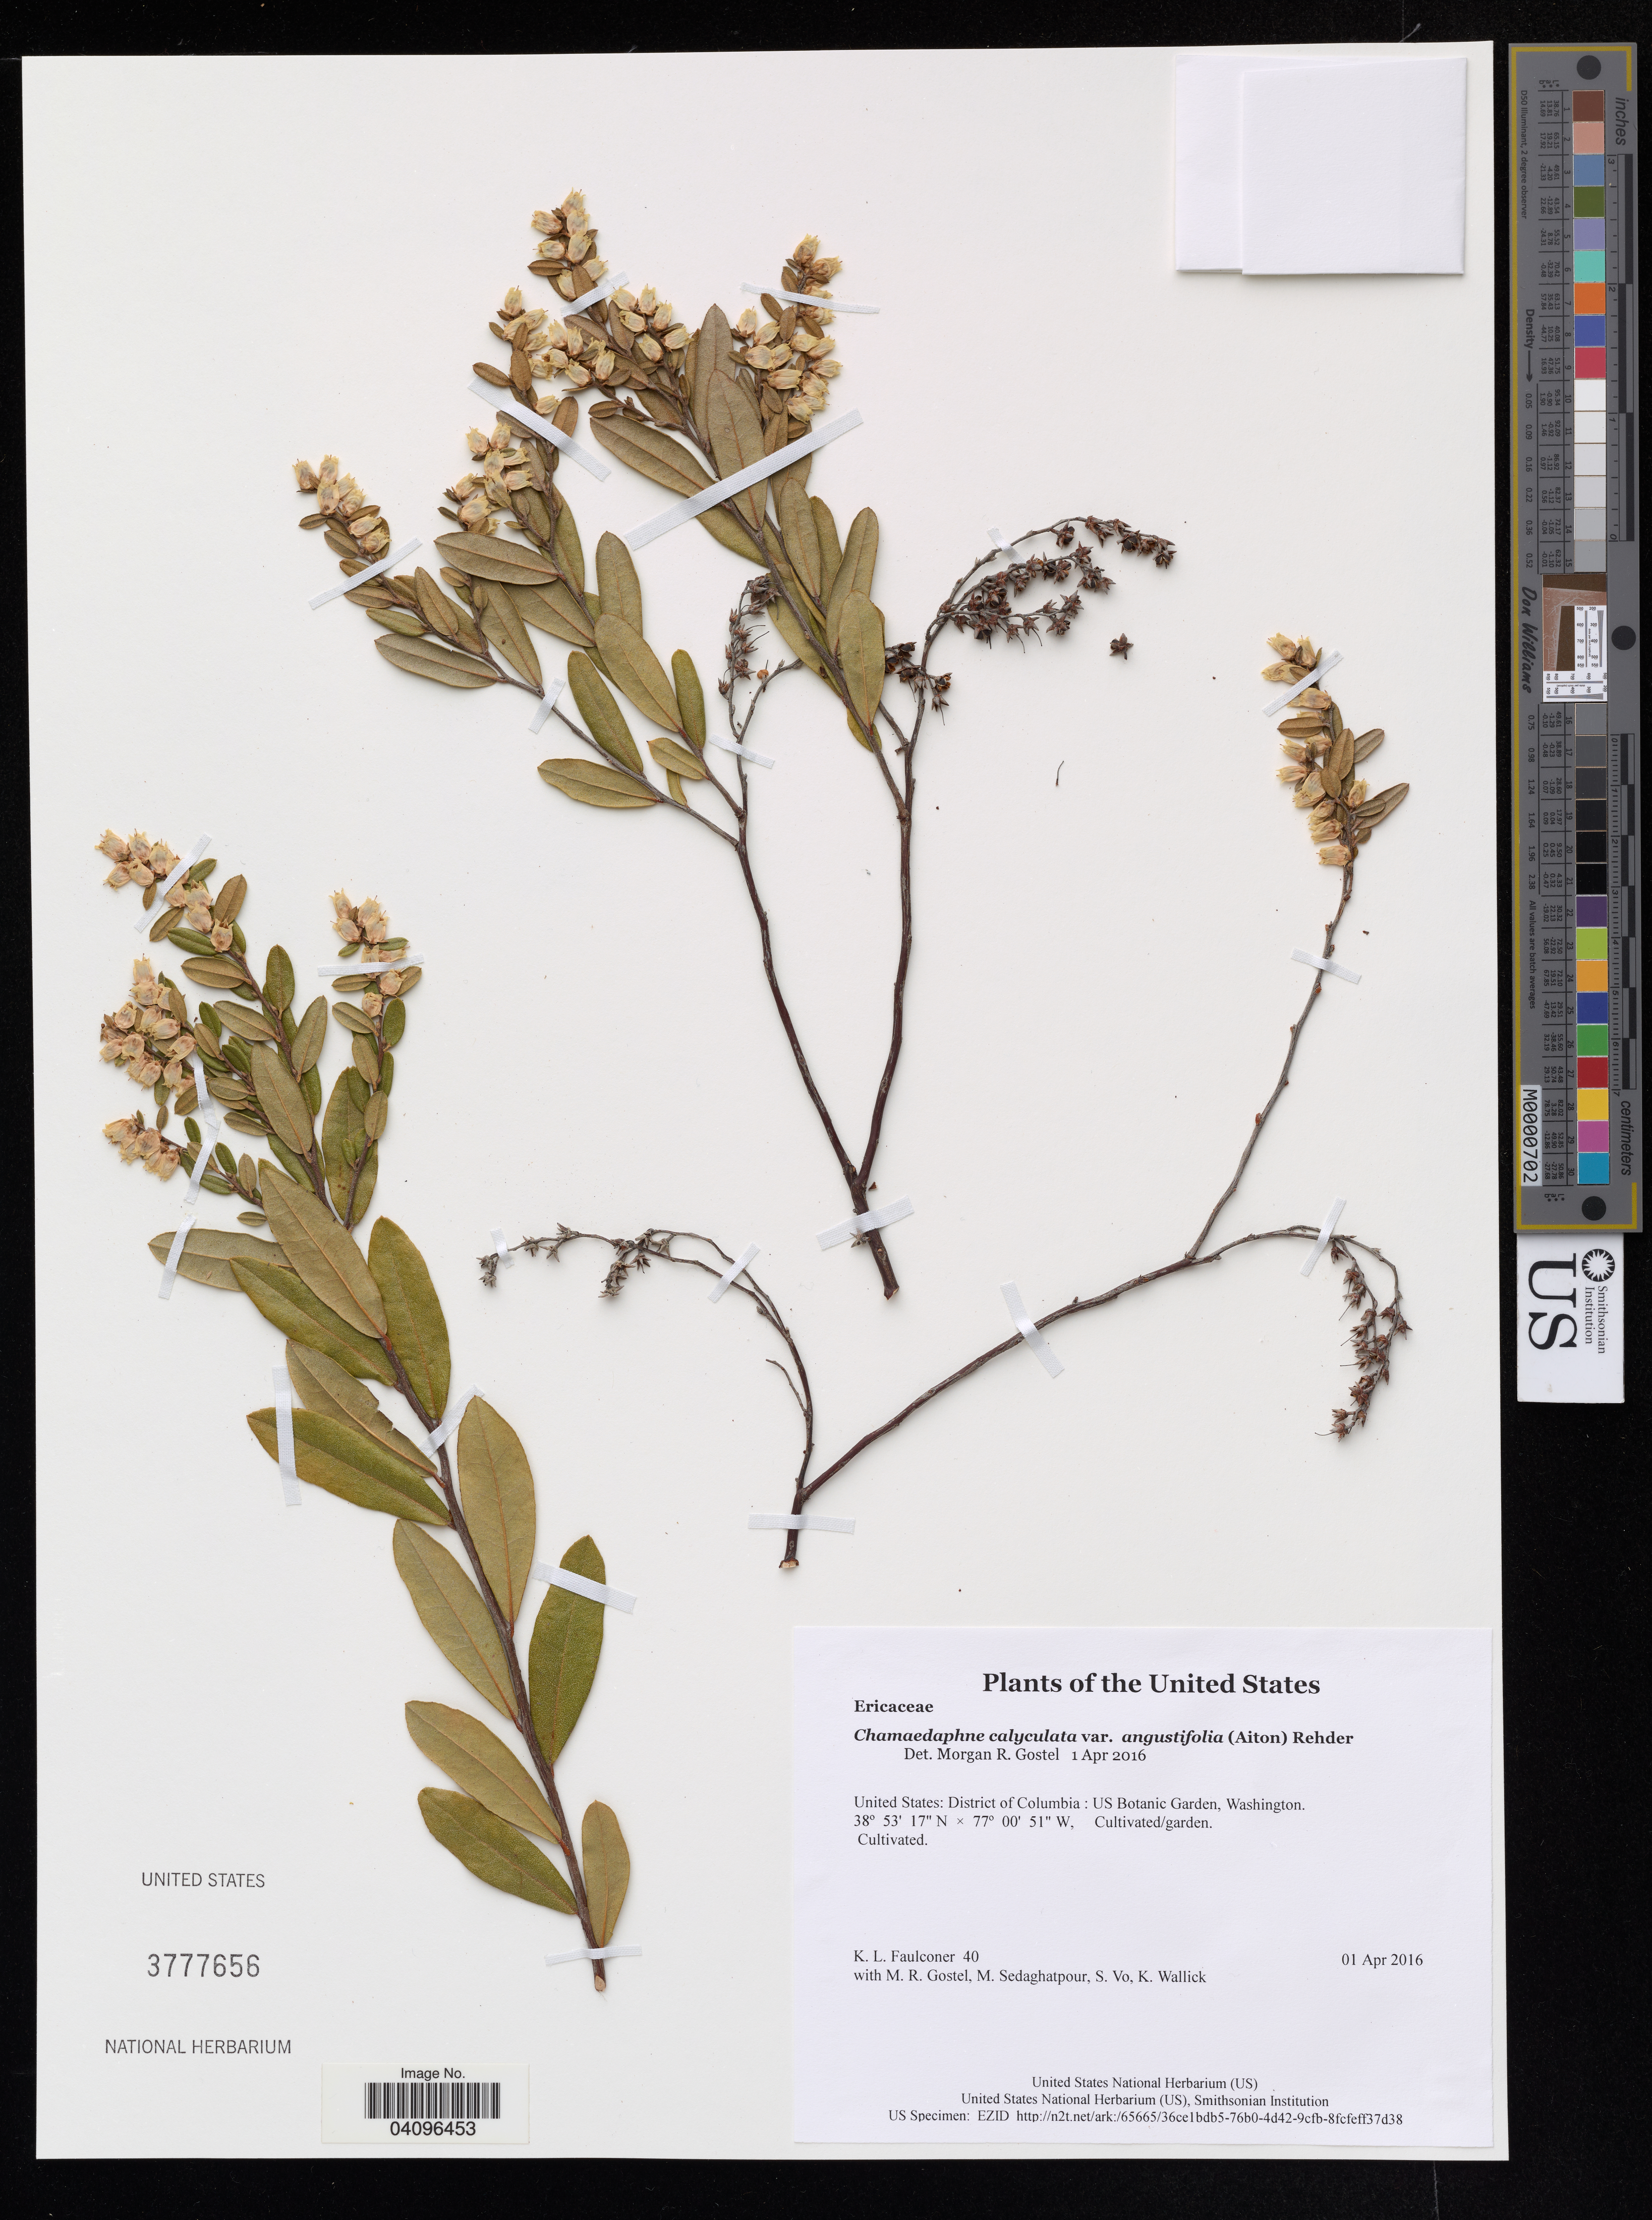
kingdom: Plantae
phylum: Tracheophyta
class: Magnoliopsida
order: Ericales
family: Ericaceae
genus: Chamaedaphne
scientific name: Chamaedaphne calyculata var. angustifolia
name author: (Aiton) Rehder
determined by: Gostel, Morgan R., (BRIT), Botanical Research Institute of Texas (UNITED STATES)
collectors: K. L. Faulconer, M. R. Gostel, M. Sedaghatpour, S. Vo & K. Wallick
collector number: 40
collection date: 2016-04-01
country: United States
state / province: District of Columbia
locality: US Botanic Garden, Washington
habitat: Cultivated/garden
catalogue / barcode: US 3777656